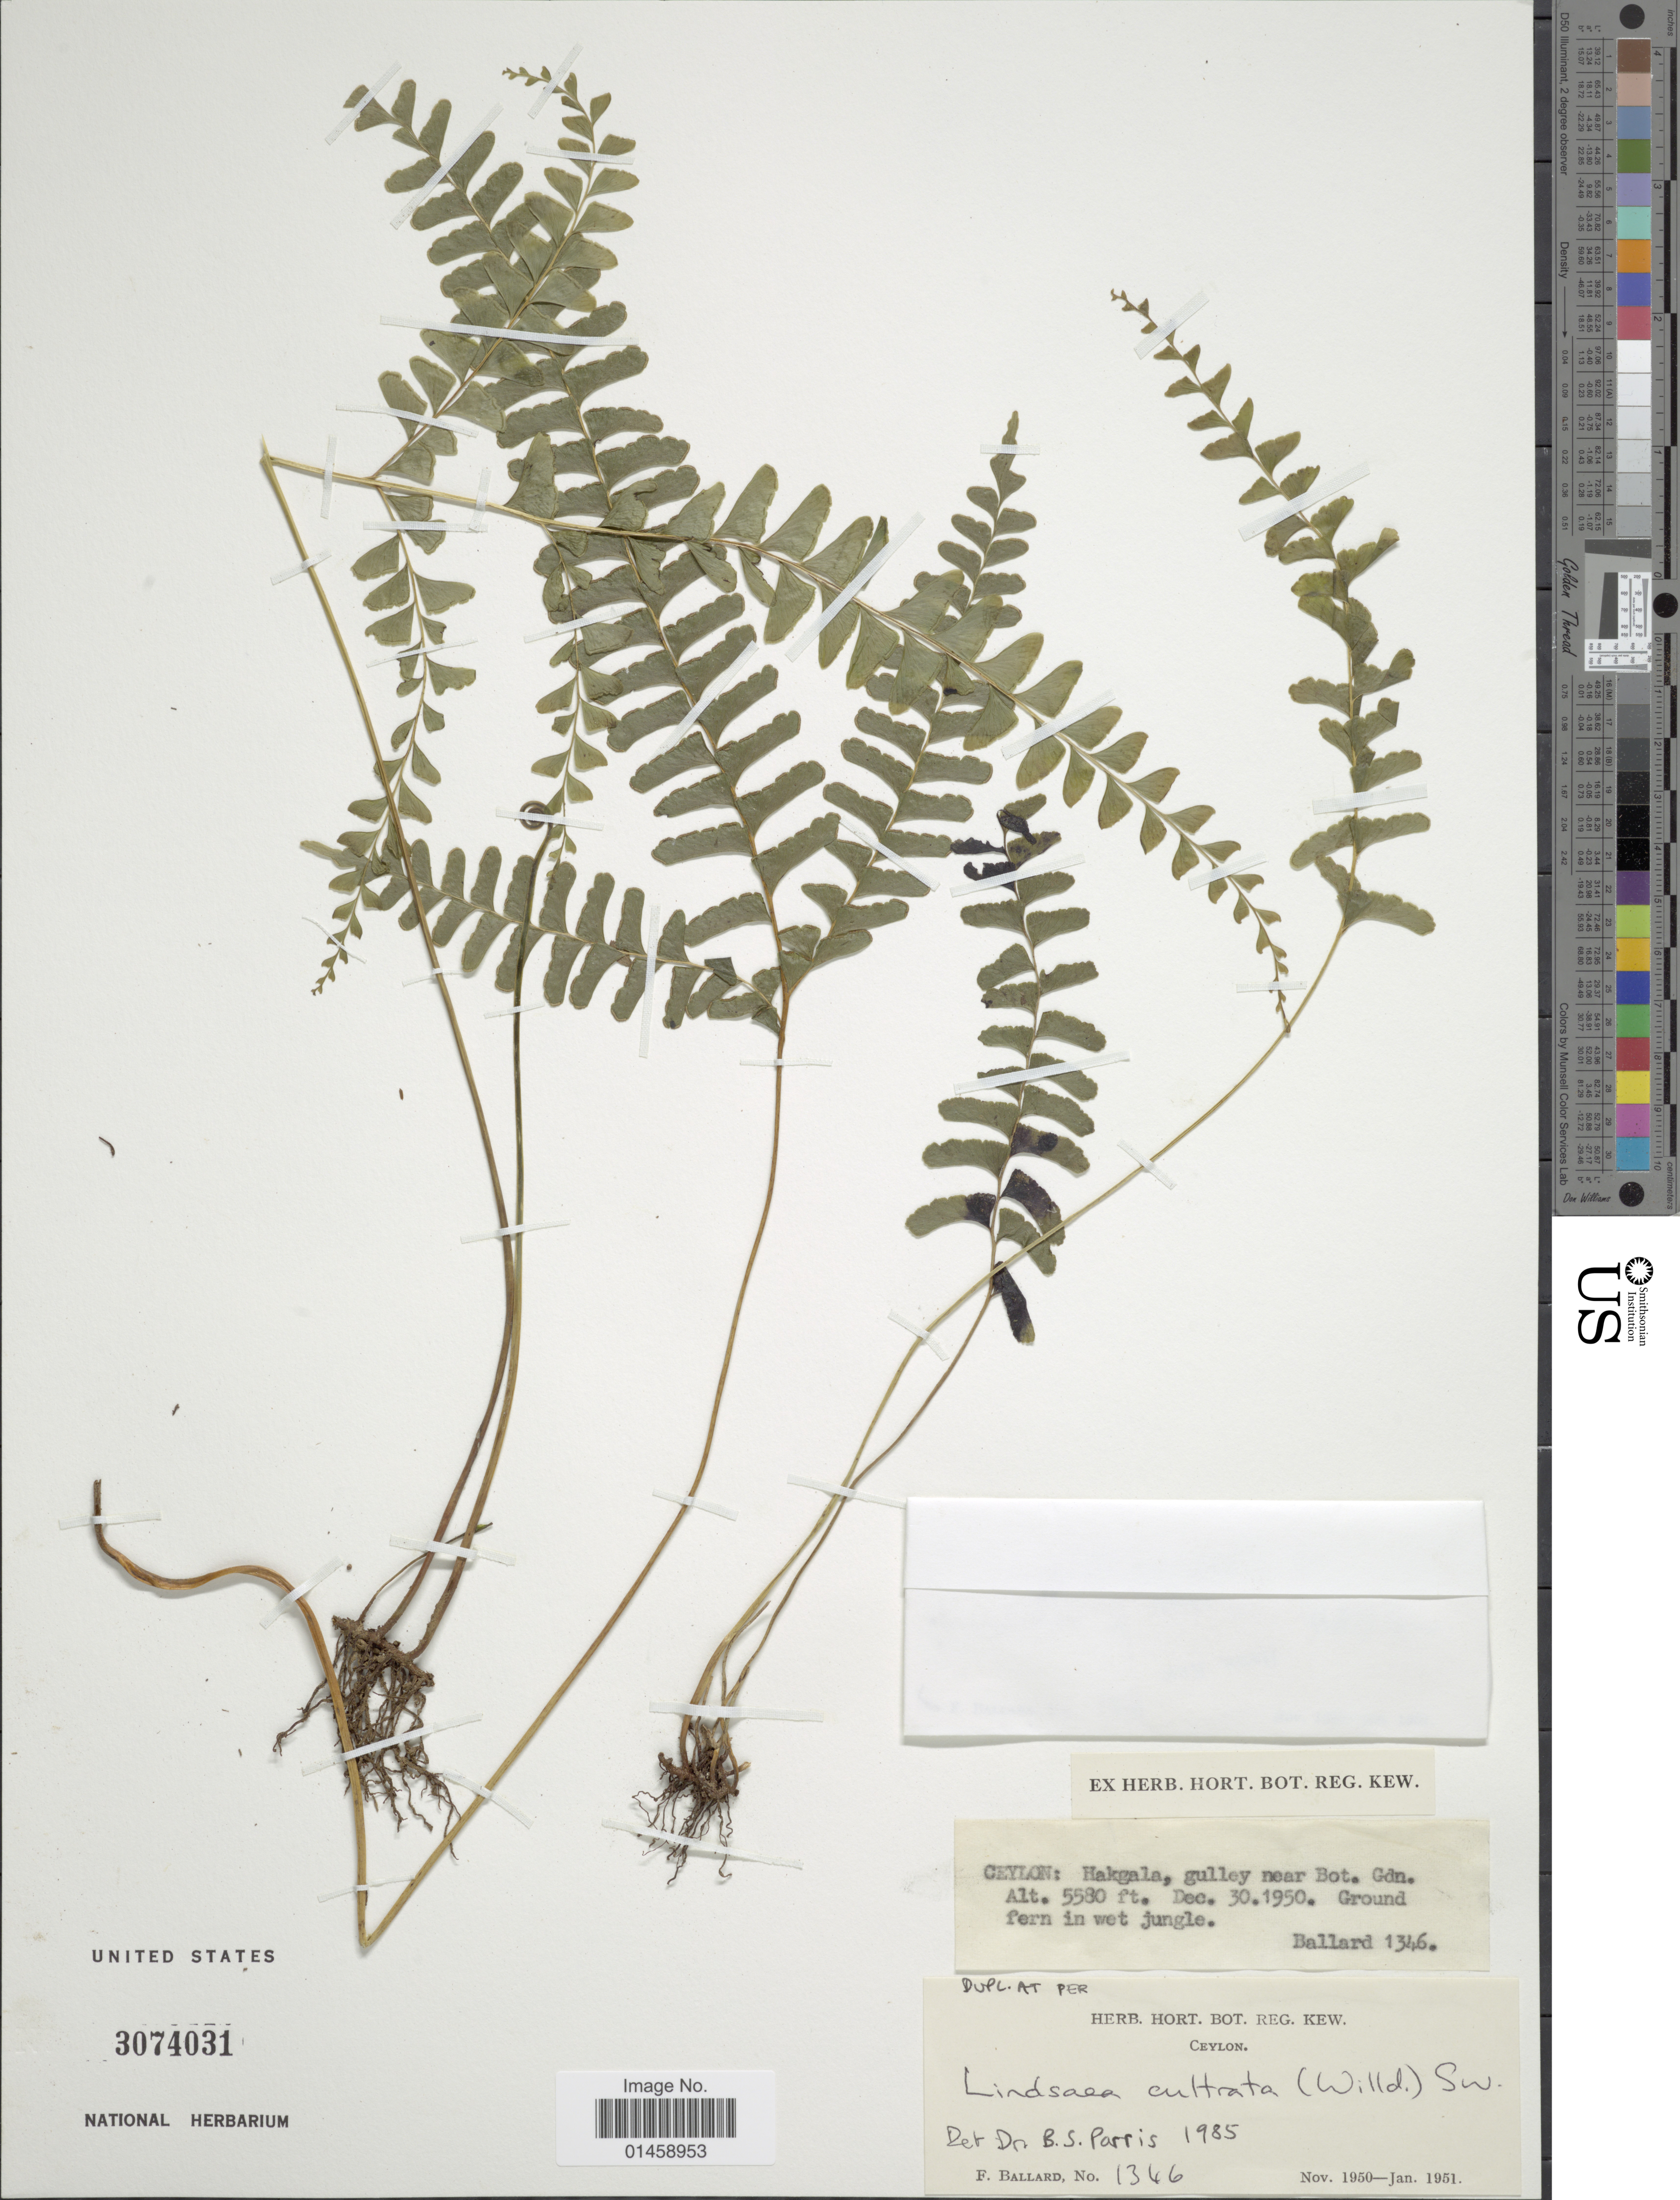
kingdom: Plantae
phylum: Tracheophyta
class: Polypodiopsida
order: Polypodiales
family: Lindsaeaceae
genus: Lindsaea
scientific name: Lindsaea cultrata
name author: (Willd.) Sw.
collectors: F. Ballard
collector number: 1346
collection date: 1950-12-30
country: Sri Lanka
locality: Ceylon, Hakgala, gulley near Bot. Gdn.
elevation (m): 1701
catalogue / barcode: US 3074031